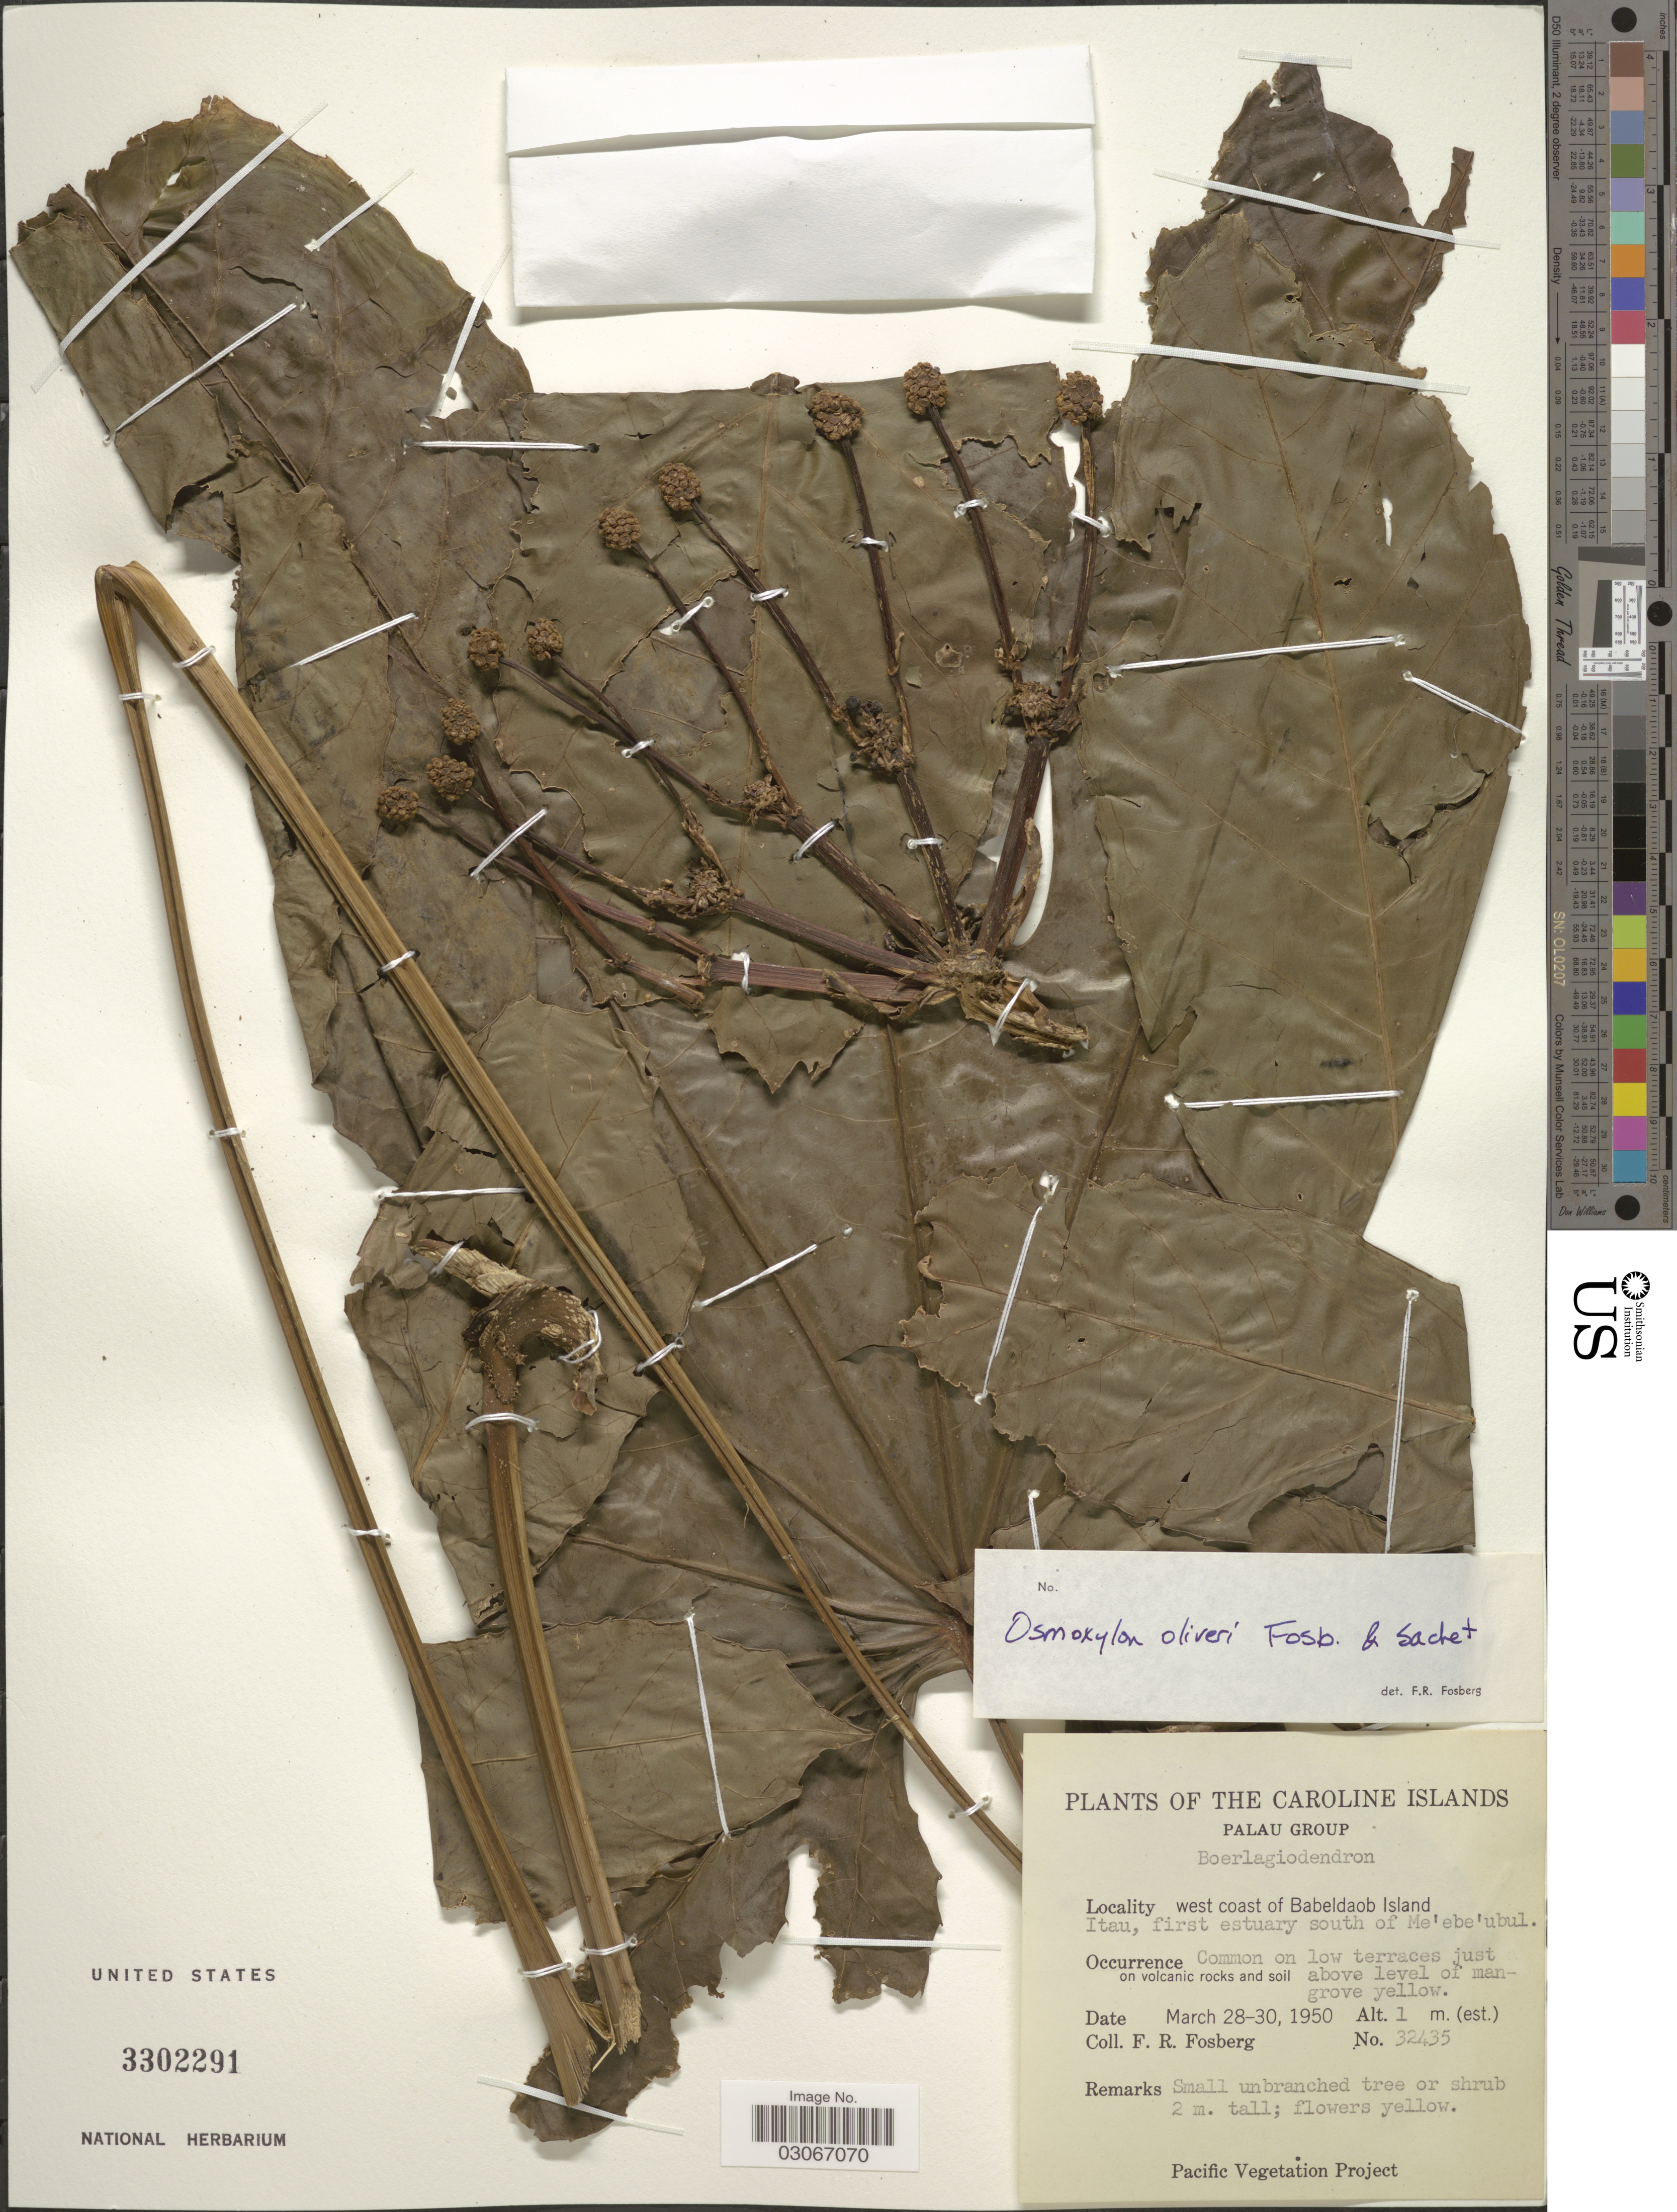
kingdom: Plantae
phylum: Tracheophyta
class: Magnoliopsida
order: Apiales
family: Araliaceae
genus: Osmoxylon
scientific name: Osmoxylon oliveri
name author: Fosberg & Sachet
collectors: F. R. Fosberg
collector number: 32435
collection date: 1950-03-28/1950-03-30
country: Palau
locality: Caroline Islands. Palau Group. Boerlagiodendron. West coast of Babeldaob Island. Itau, first estuary south of Me'ebe'ubul.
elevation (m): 1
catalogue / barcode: US 3302291